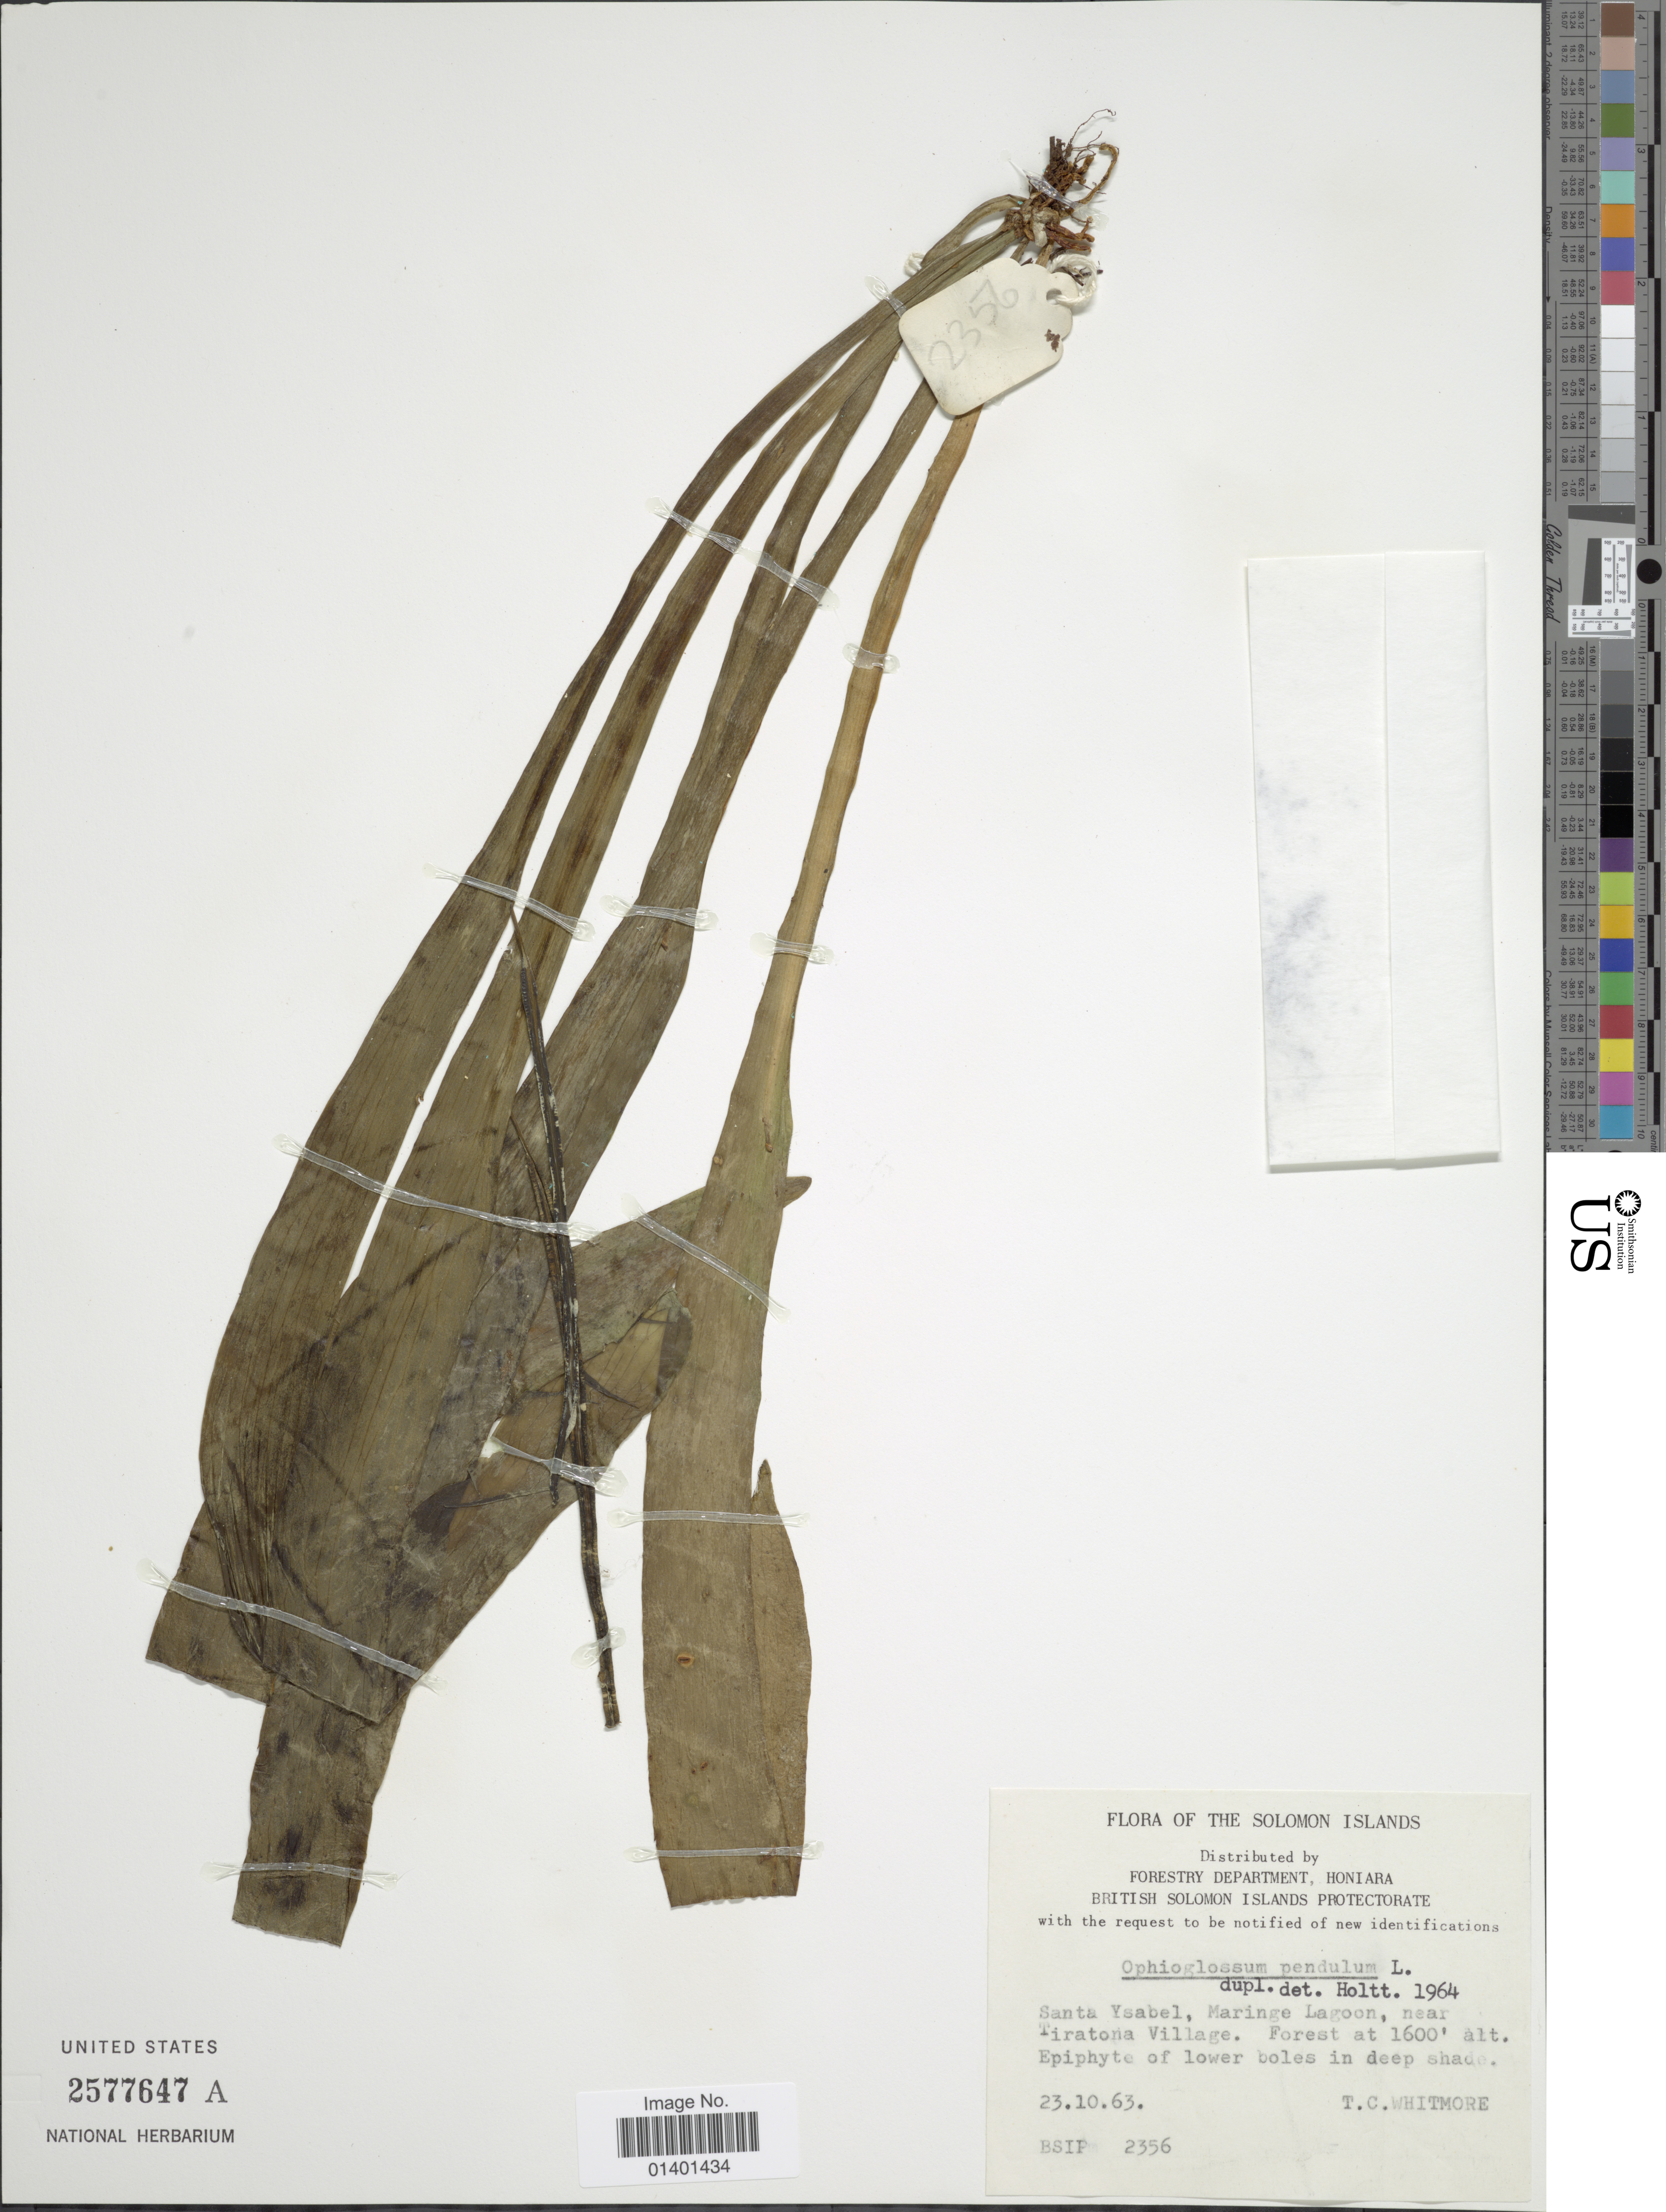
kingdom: Plantae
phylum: Tracheophyta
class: Polypodiopsida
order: Ophioglossales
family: Ophioglossaceae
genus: Ophioderma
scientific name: Ophioderma pendulum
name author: (L.) C. Presl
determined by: Wagner, W. L., (BOT), Smithsonian Institution - National Museum of Natural History (UNITED STATES)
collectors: T. C. Whitmore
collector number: BSIP 2356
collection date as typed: Transcribed d/m/y: 23/10/63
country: Solomon Islands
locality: Santa Ysabel, Maringe Lagoon, near Tiratona village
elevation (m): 488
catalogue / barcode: US 2577647A